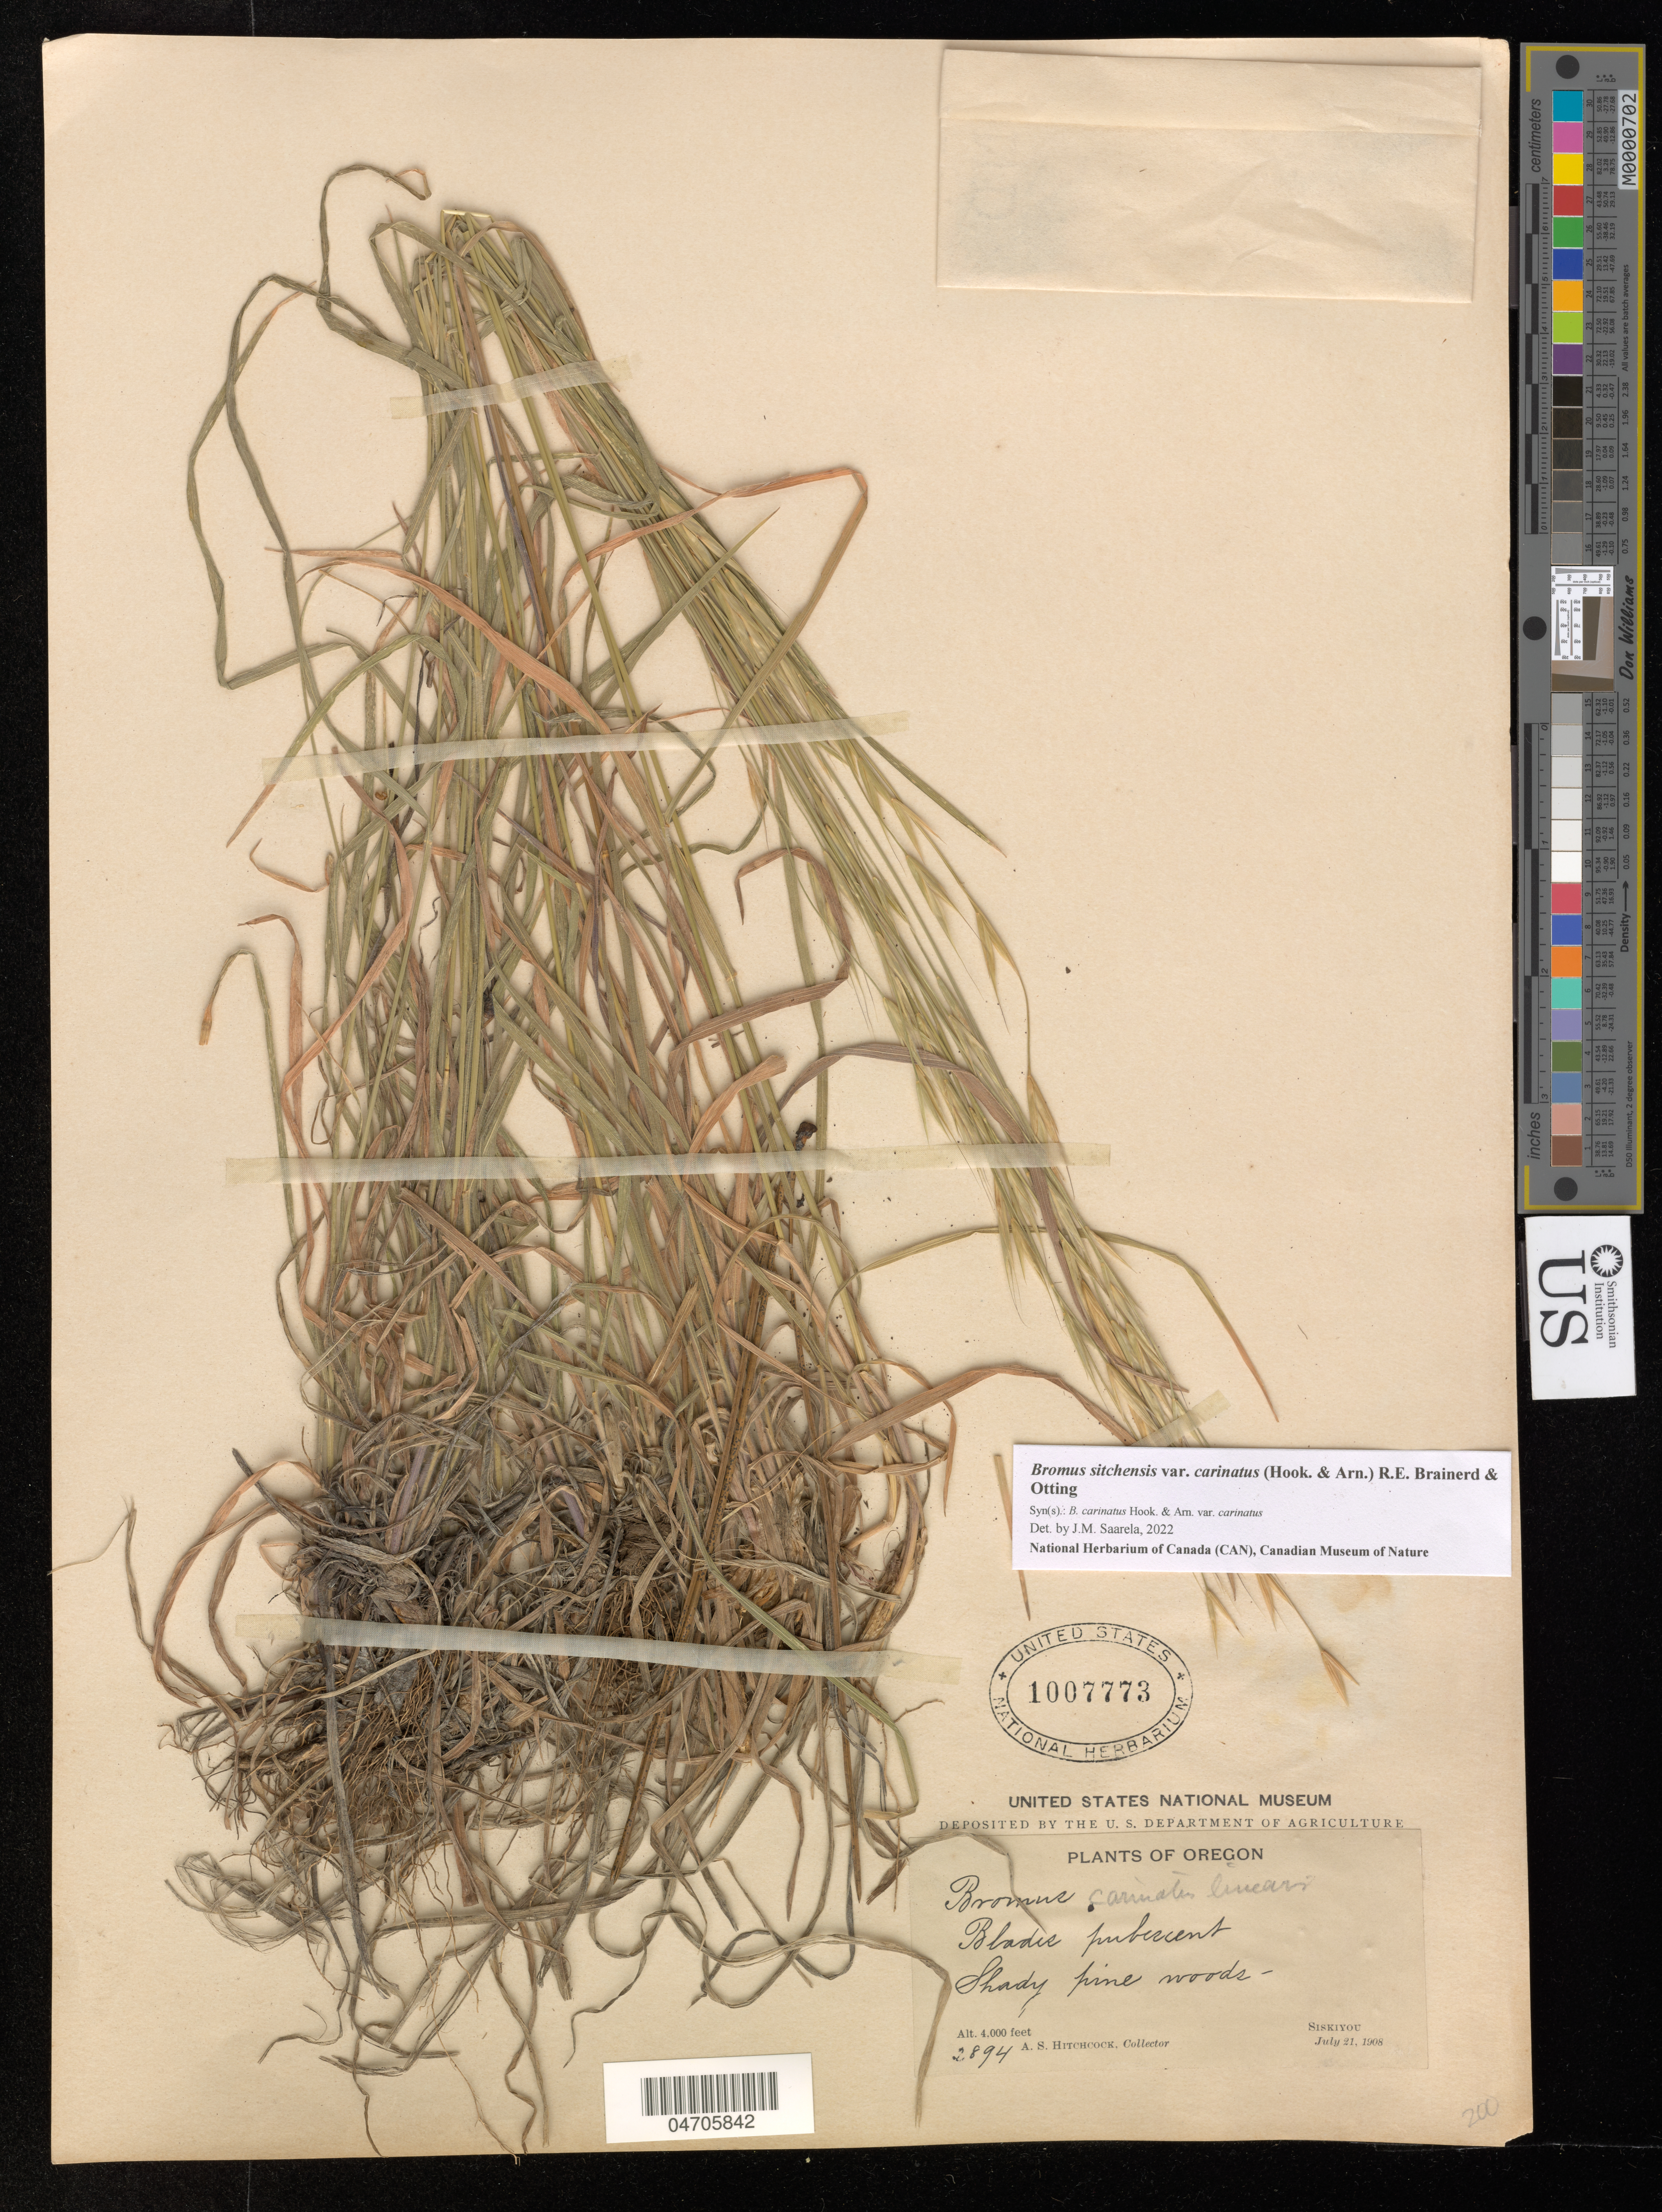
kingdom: Plantae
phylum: Tracheophyta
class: Liliopsida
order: Poales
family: Poaceae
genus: Bromus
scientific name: Bromus sitchensis var. polyanthus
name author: (Scribn. ex Shear) R.E. Brainerd & Otting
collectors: A. Hitchcock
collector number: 2894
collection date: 1908-07-21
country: United States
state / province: Oregon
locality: Siskiyou.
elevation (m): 1219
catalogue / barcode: US 1007773